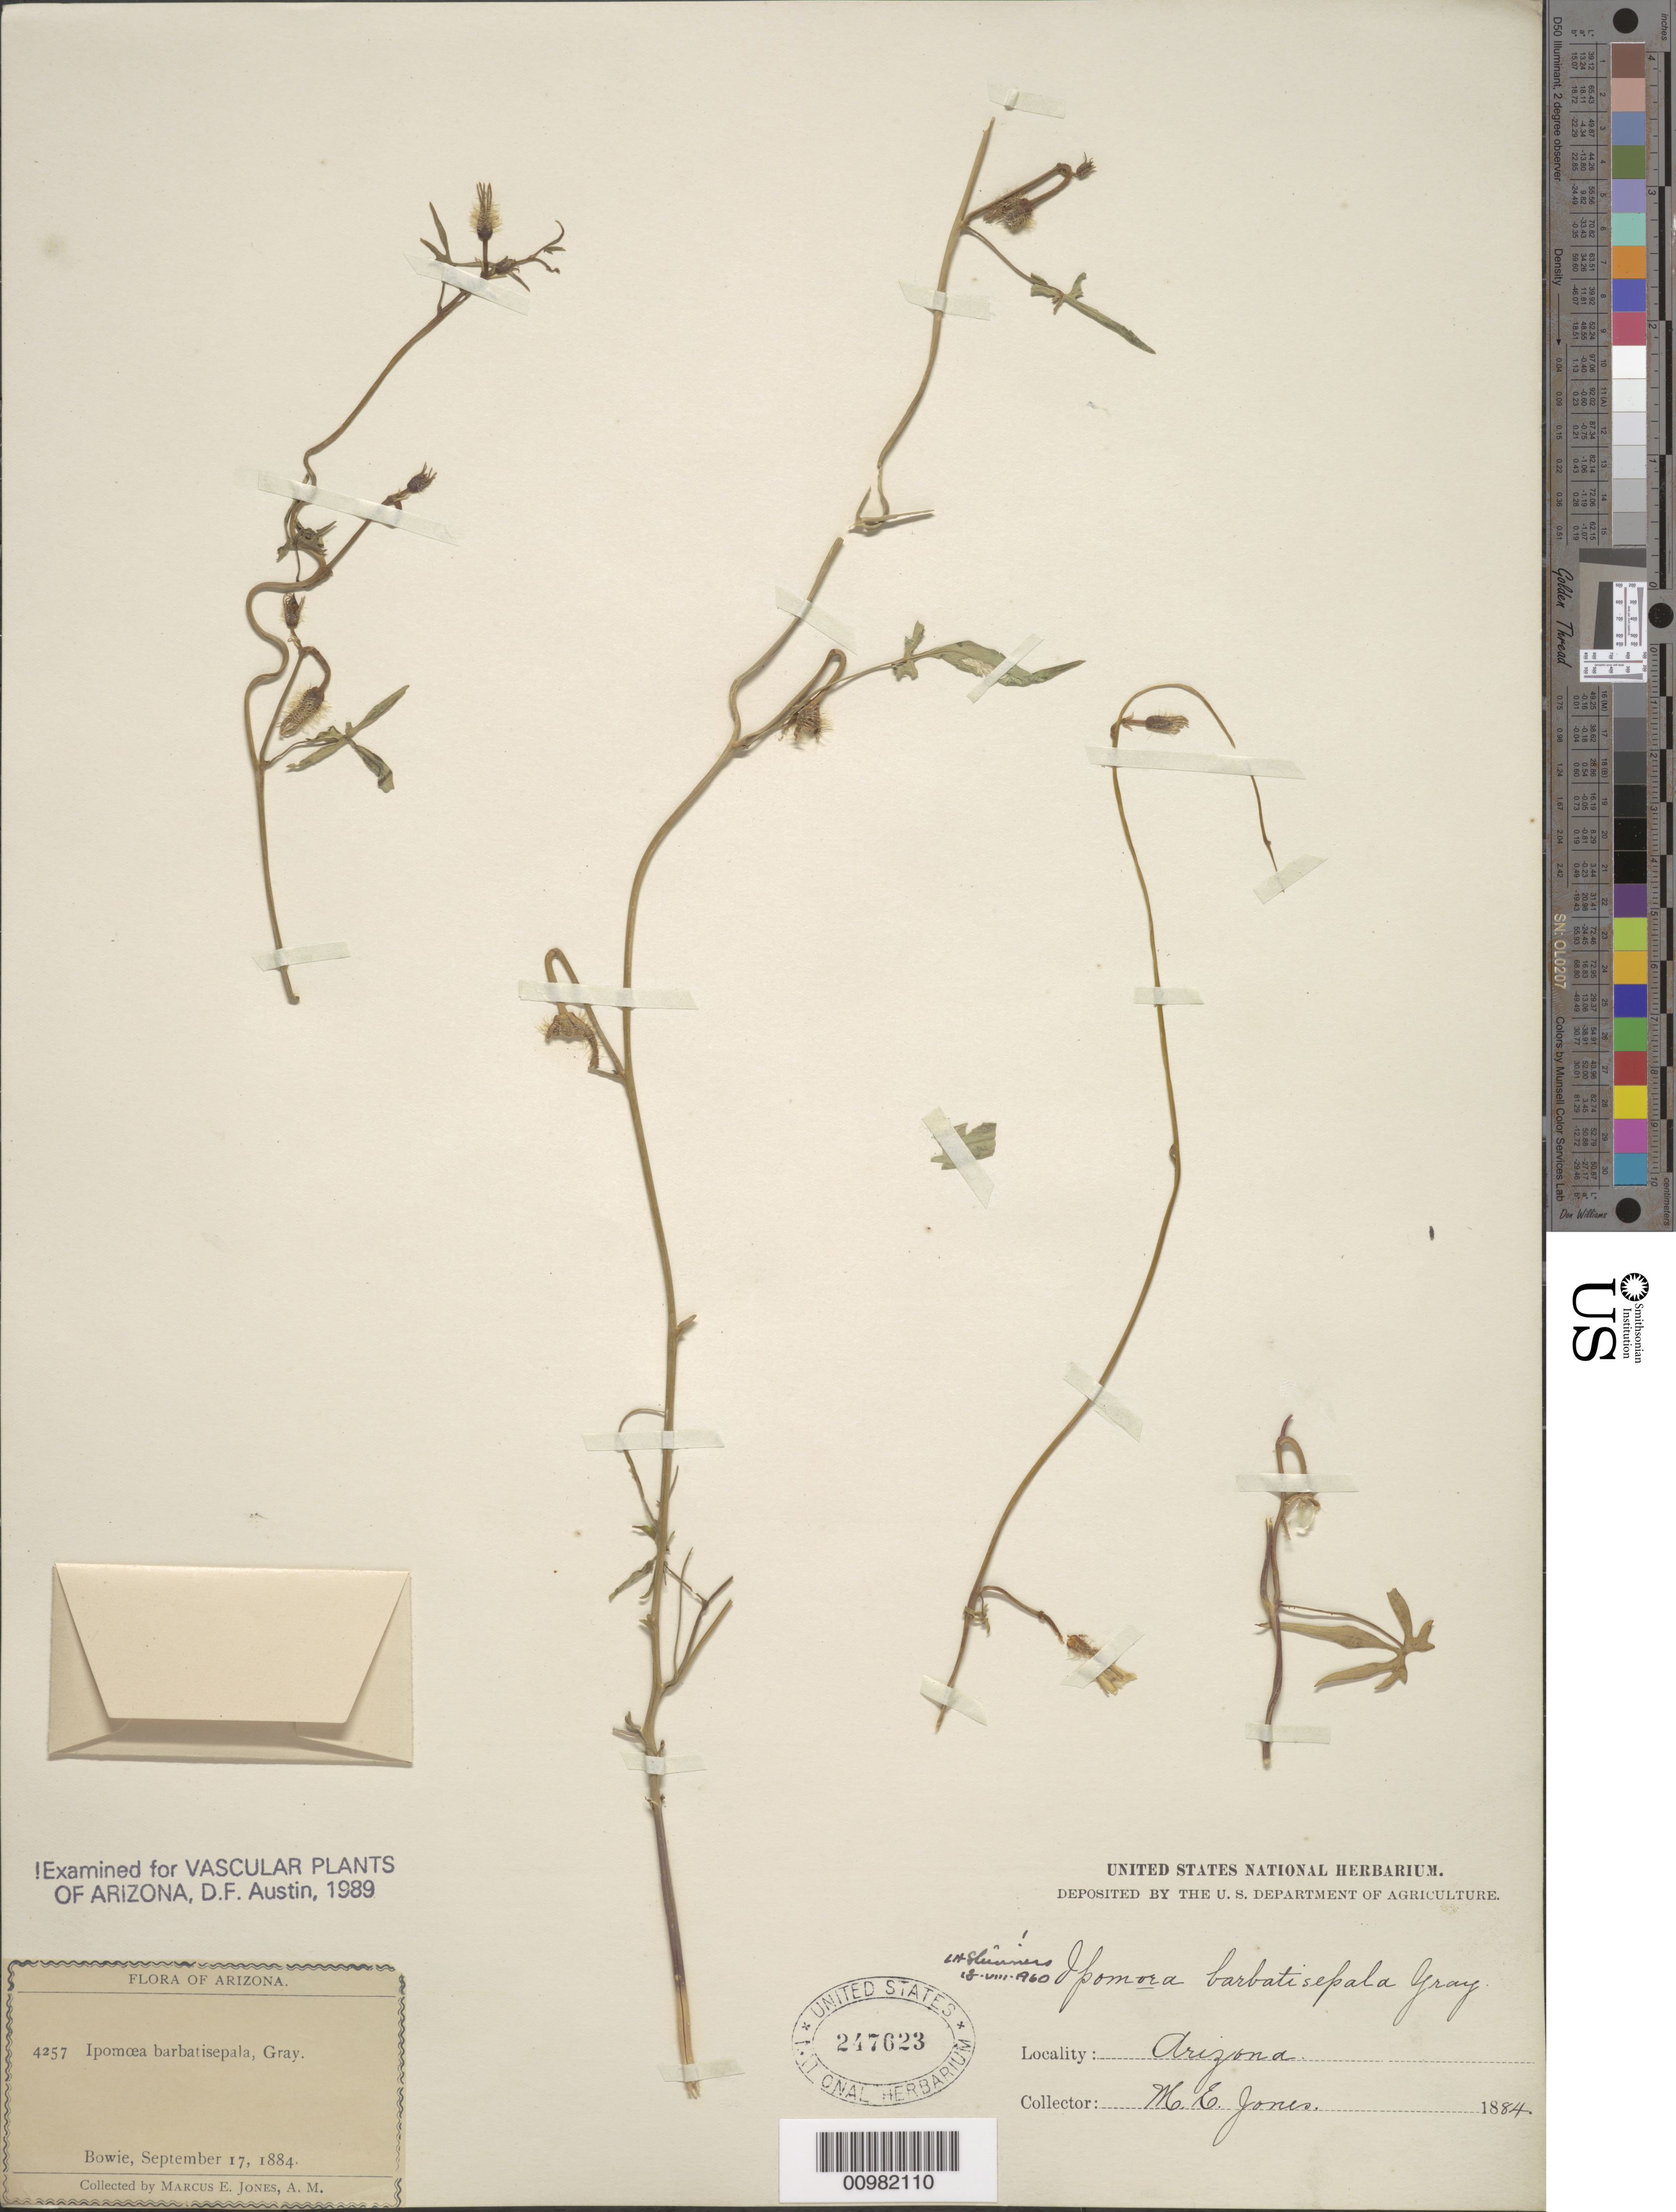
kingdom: Plantae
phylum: Tracheophyta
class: Magnoliopsida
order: Solanales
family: Convolvulaceae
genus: Ipomoea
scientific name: Ipomoea barbatisepala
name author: A. Gray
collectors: M. E. Jones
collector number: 4257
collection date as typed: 17 Sep 1884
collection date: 1884-09-17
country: United States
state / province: Arizona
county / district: Cochise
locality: Bowie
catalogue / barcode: US 247623